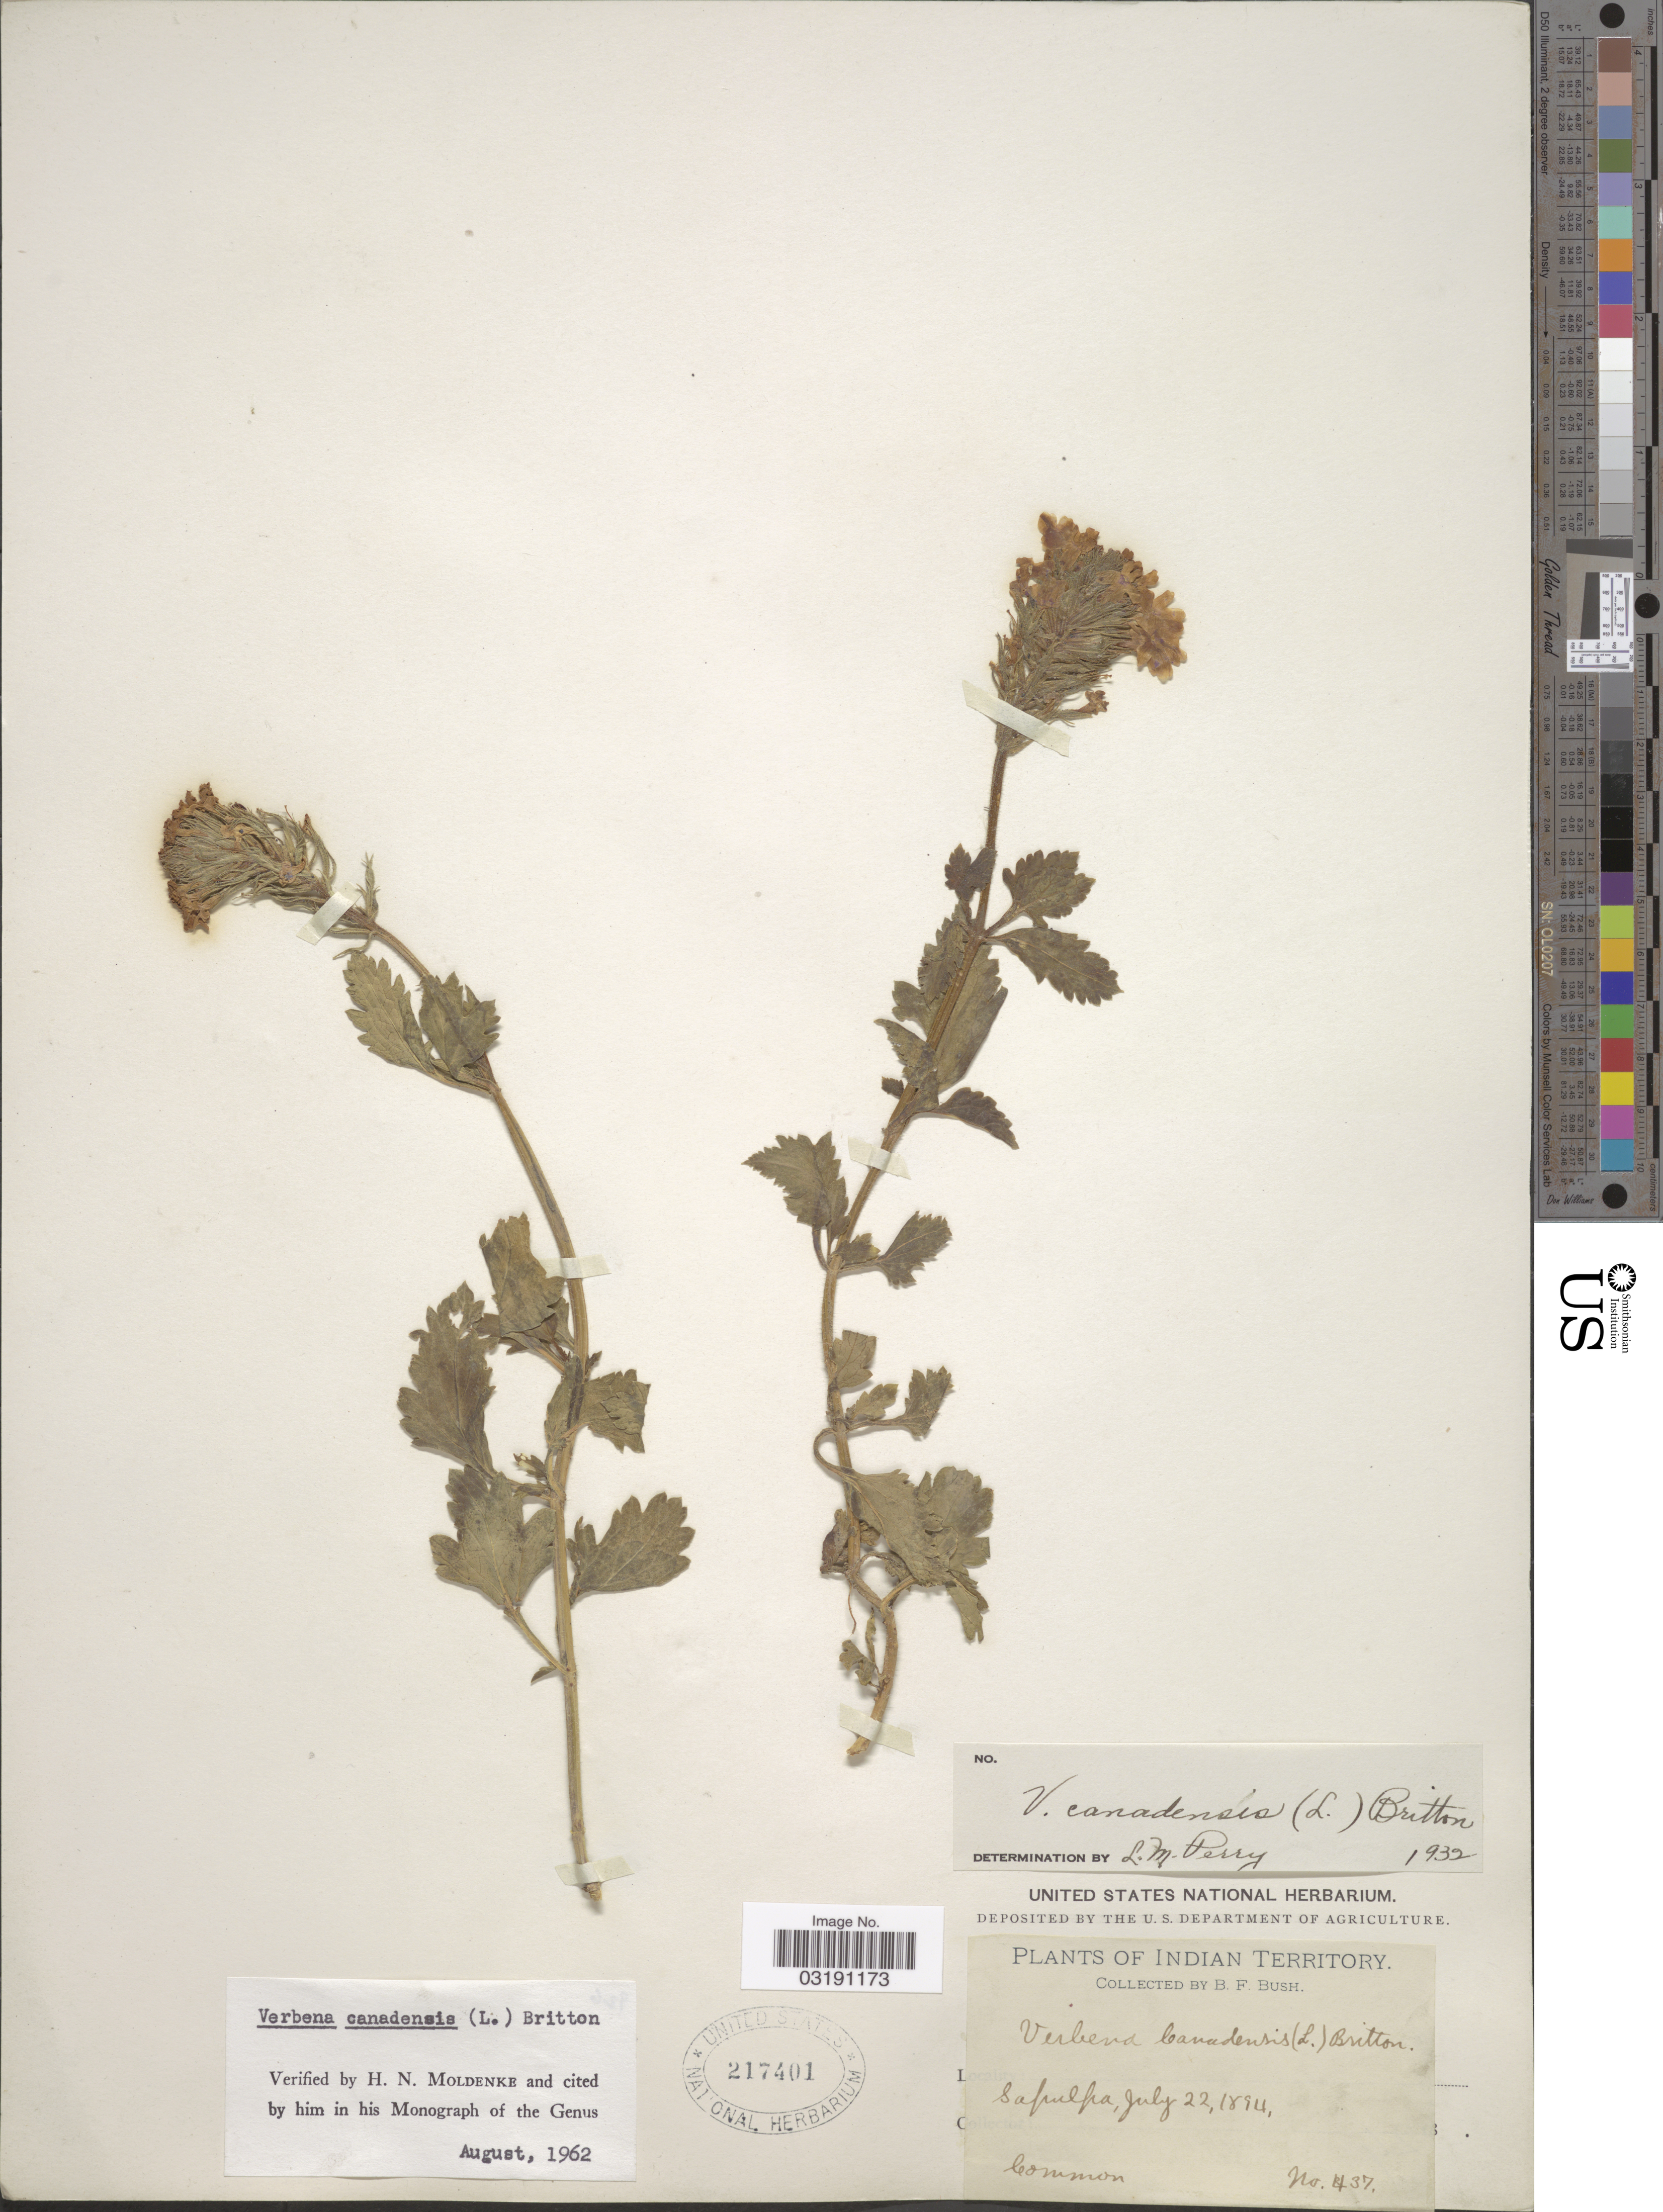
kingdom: Plantae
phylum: Tracheophyta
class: Magnoliopsida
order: Lamiales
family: Verbenaceae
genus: Verbena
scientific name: Verbena canadensis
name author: (L.) Britton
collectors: B. F. Bush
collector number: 437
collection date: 1894-07-22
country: United States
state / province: Oklahoma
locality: Indian Territory. Sapulpa.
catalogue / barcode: US 217401